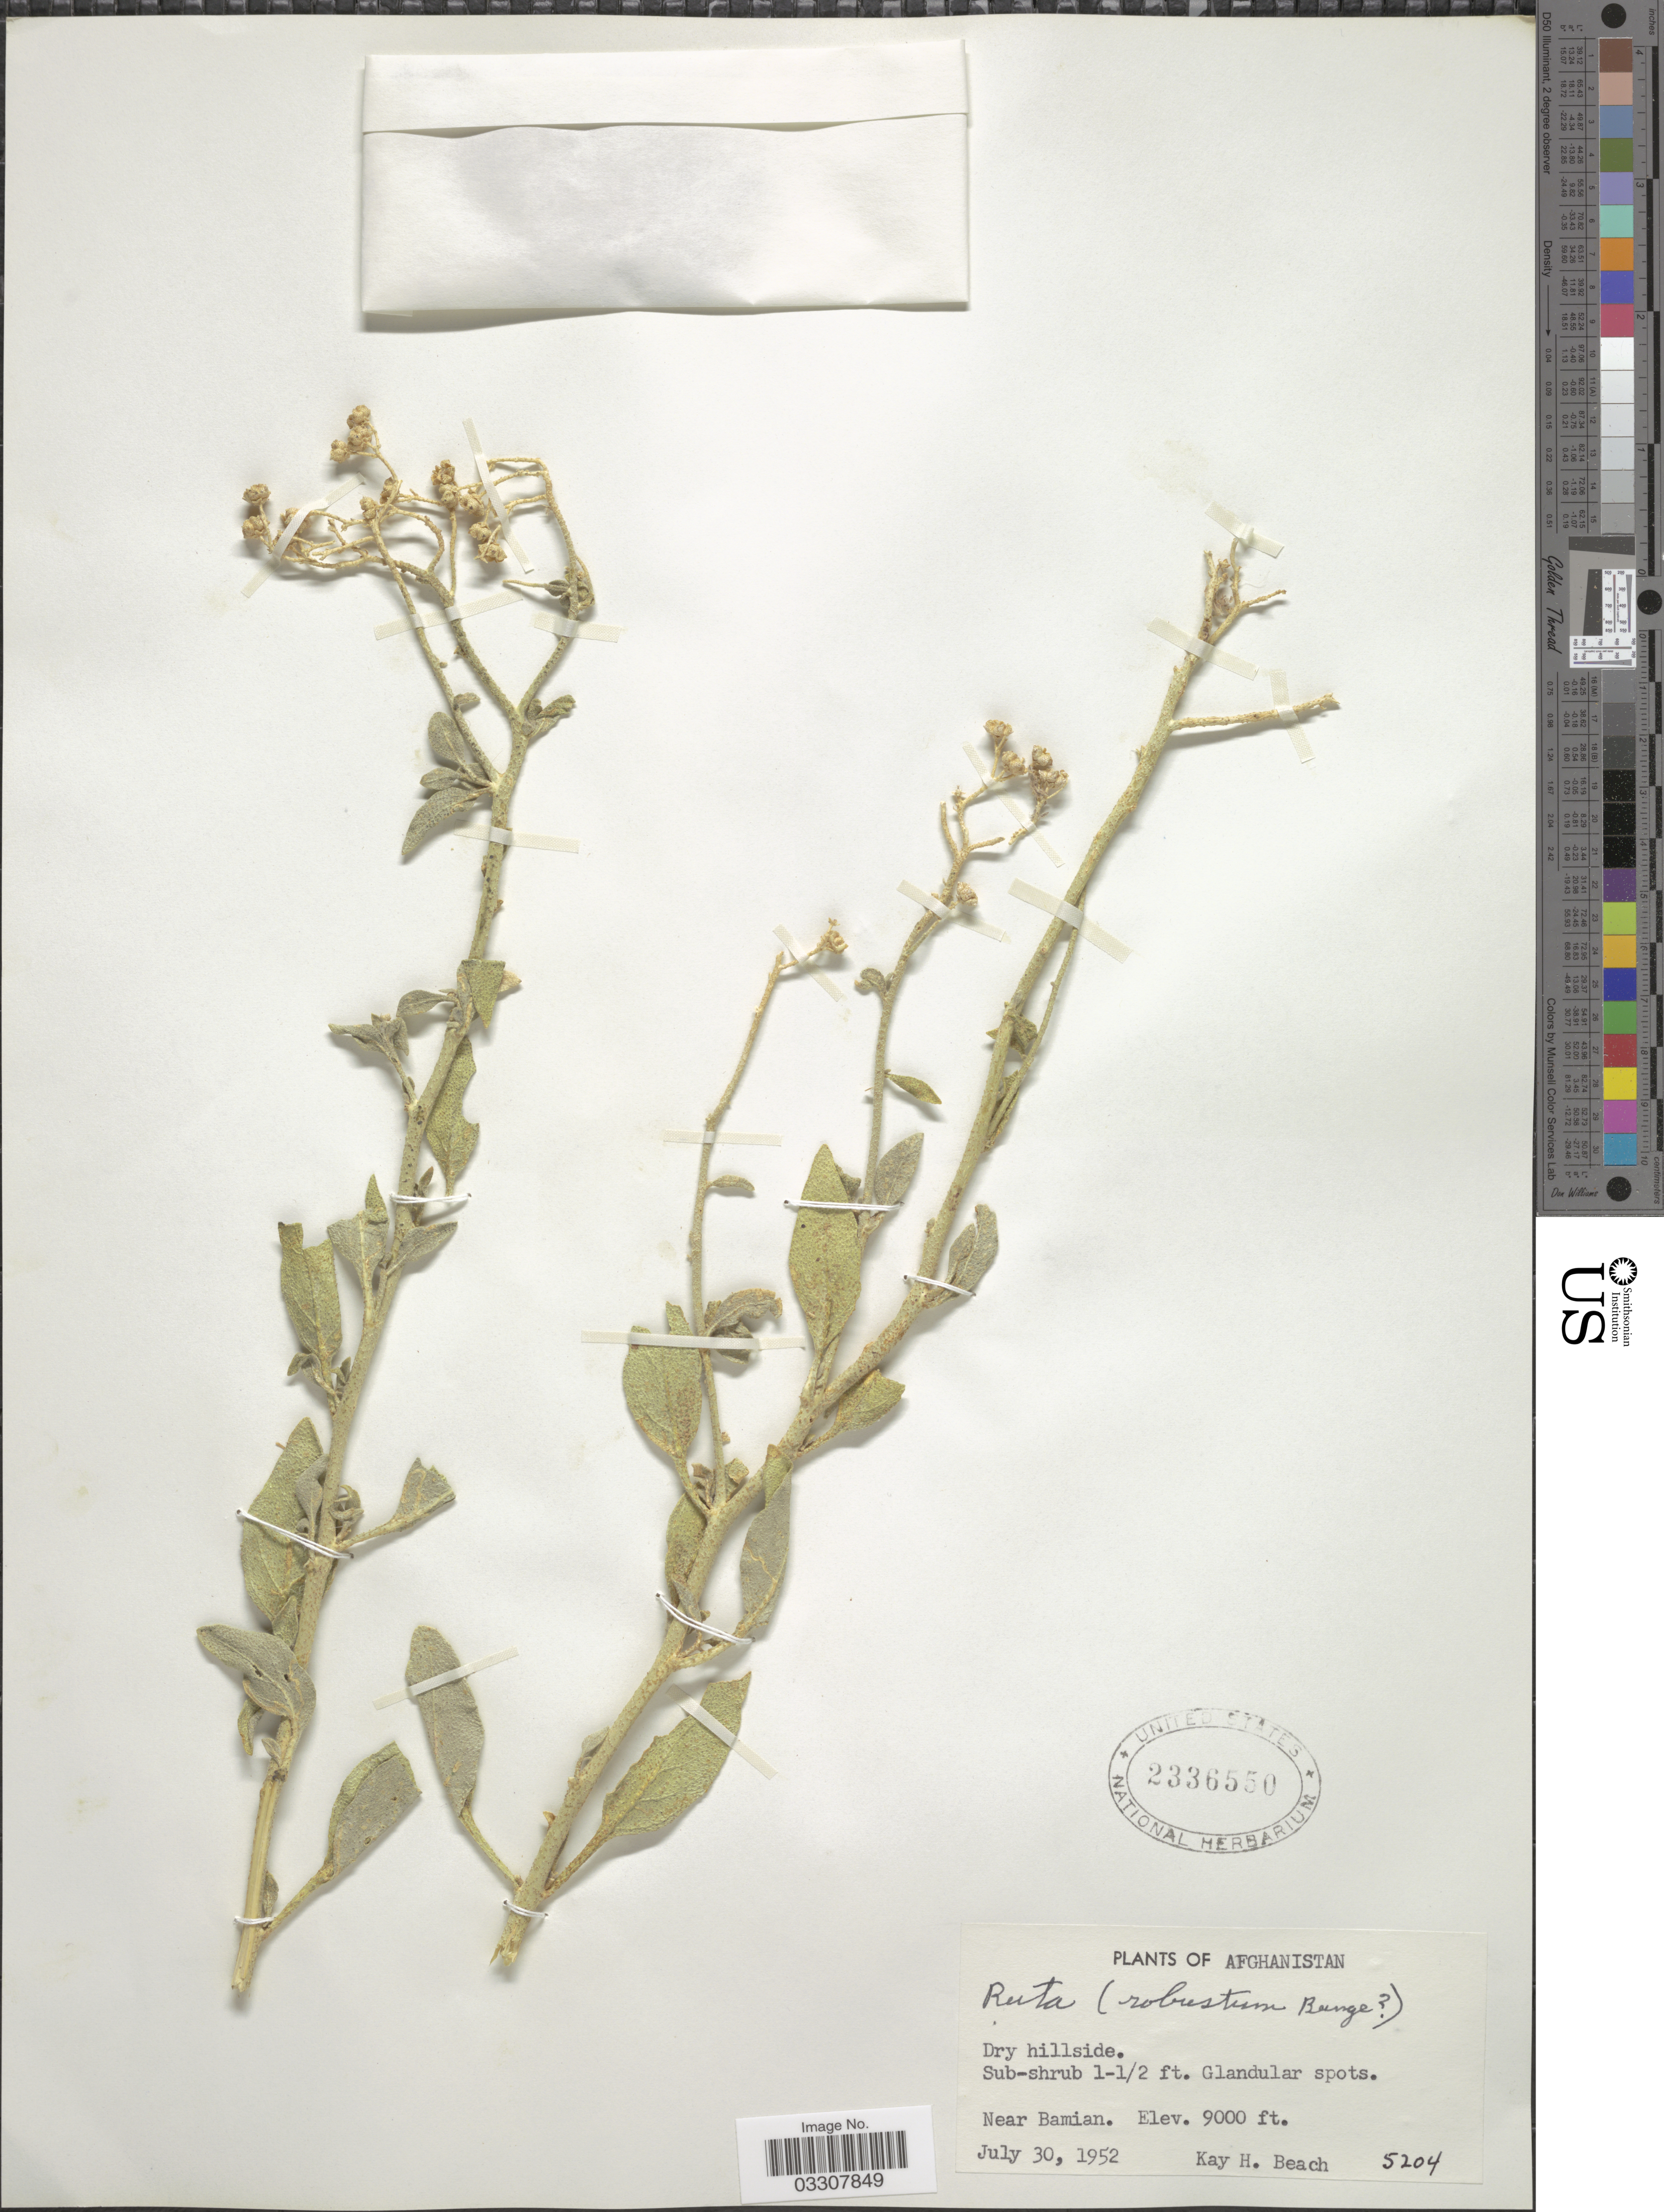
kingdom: Plantae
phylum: Tracheophyta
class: Magnoliopsida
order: Sapindales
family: Rutaceae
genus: Haplophyllum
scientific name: Haplophyllum robustum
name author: Bunge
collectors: K. H. Beach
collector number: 5204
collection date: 1952-07-30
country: Afghanistan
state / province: Bamian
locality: Near Bamian.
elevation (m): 2743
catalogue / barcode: US 2336550